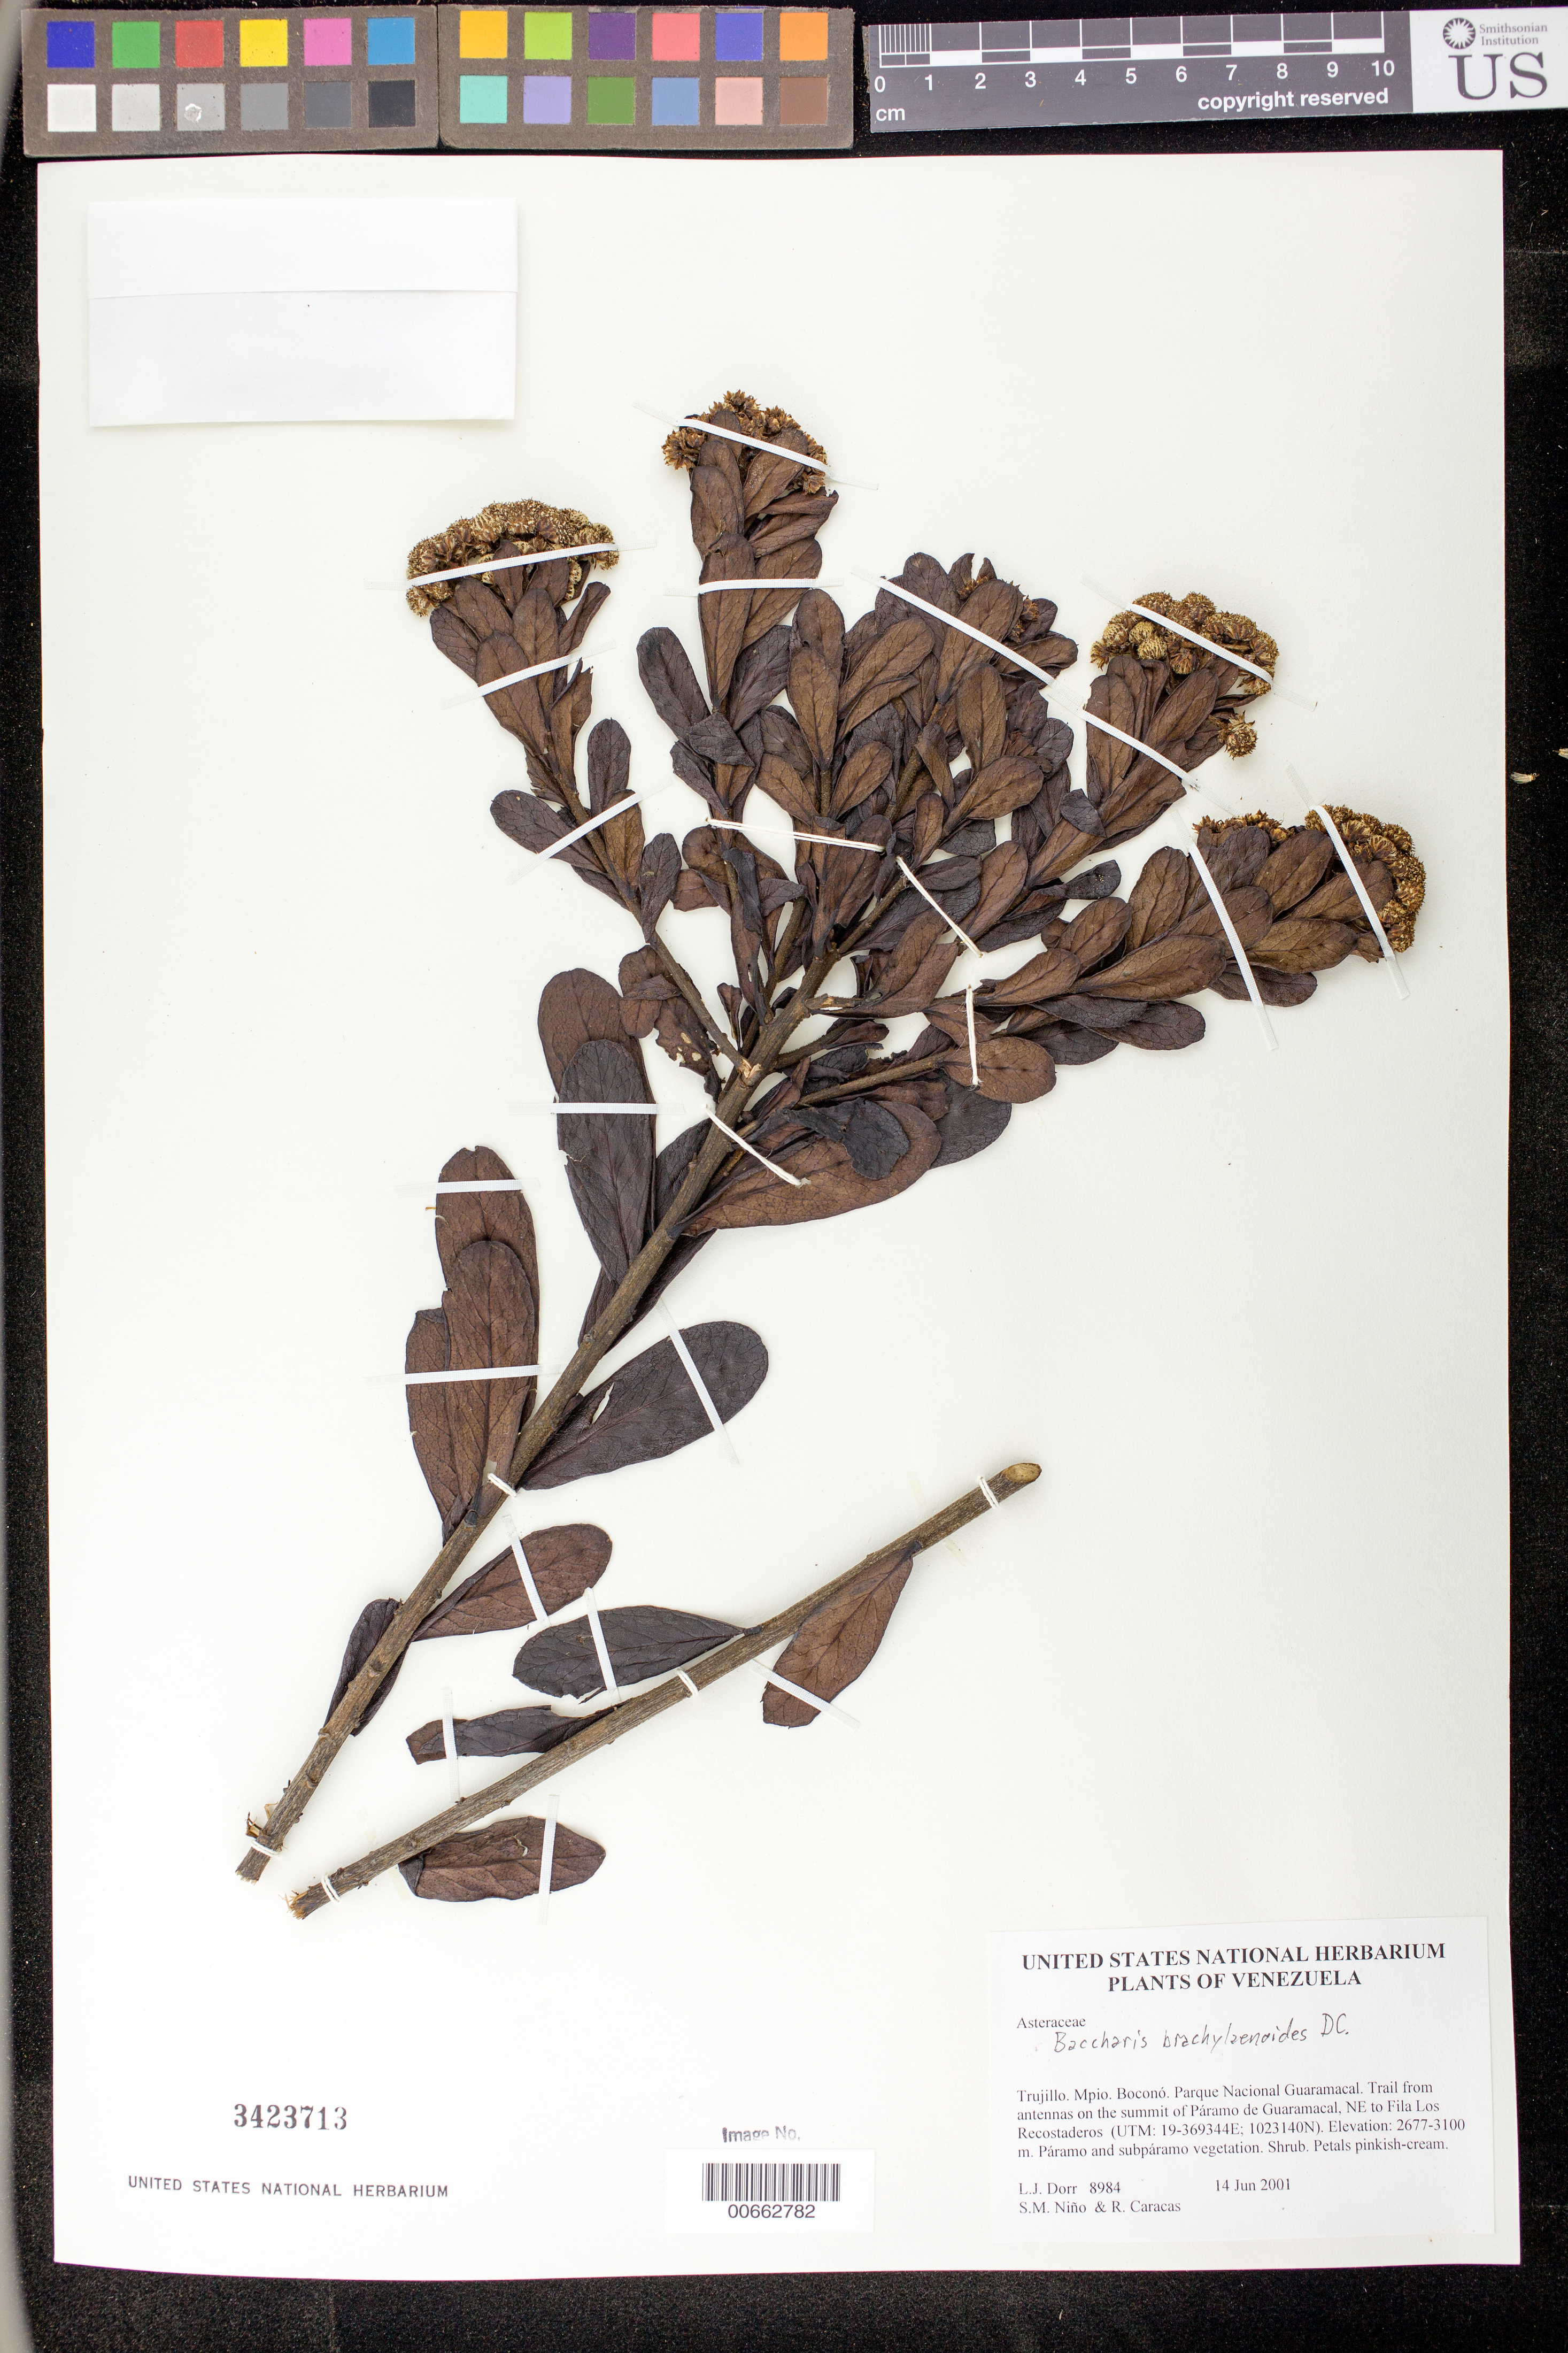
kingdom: Plantae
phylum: Tracheophyta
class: Magnoliopsida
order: Asterales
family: Asteraceae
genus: Baccharis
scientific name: Baccharis brachylaenoides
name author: DC.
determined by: Robinson, Harold E., (US)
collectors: L. J. Dorr, S. M. Niño & R. Caracas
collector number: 8984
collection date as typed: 14 Jun 2001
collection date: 2001-06-14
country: Venezuela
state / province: Trujillo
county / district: Boconó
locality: Parque Nacional Guaramacal. Trail from antennas on the summit of Páramo de Guaramacal, NE to Fila Los Recostaderos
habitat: Páramo and subpáramo vegetation.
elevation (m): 2677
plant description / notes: PORT, US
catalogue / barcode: US 3423713